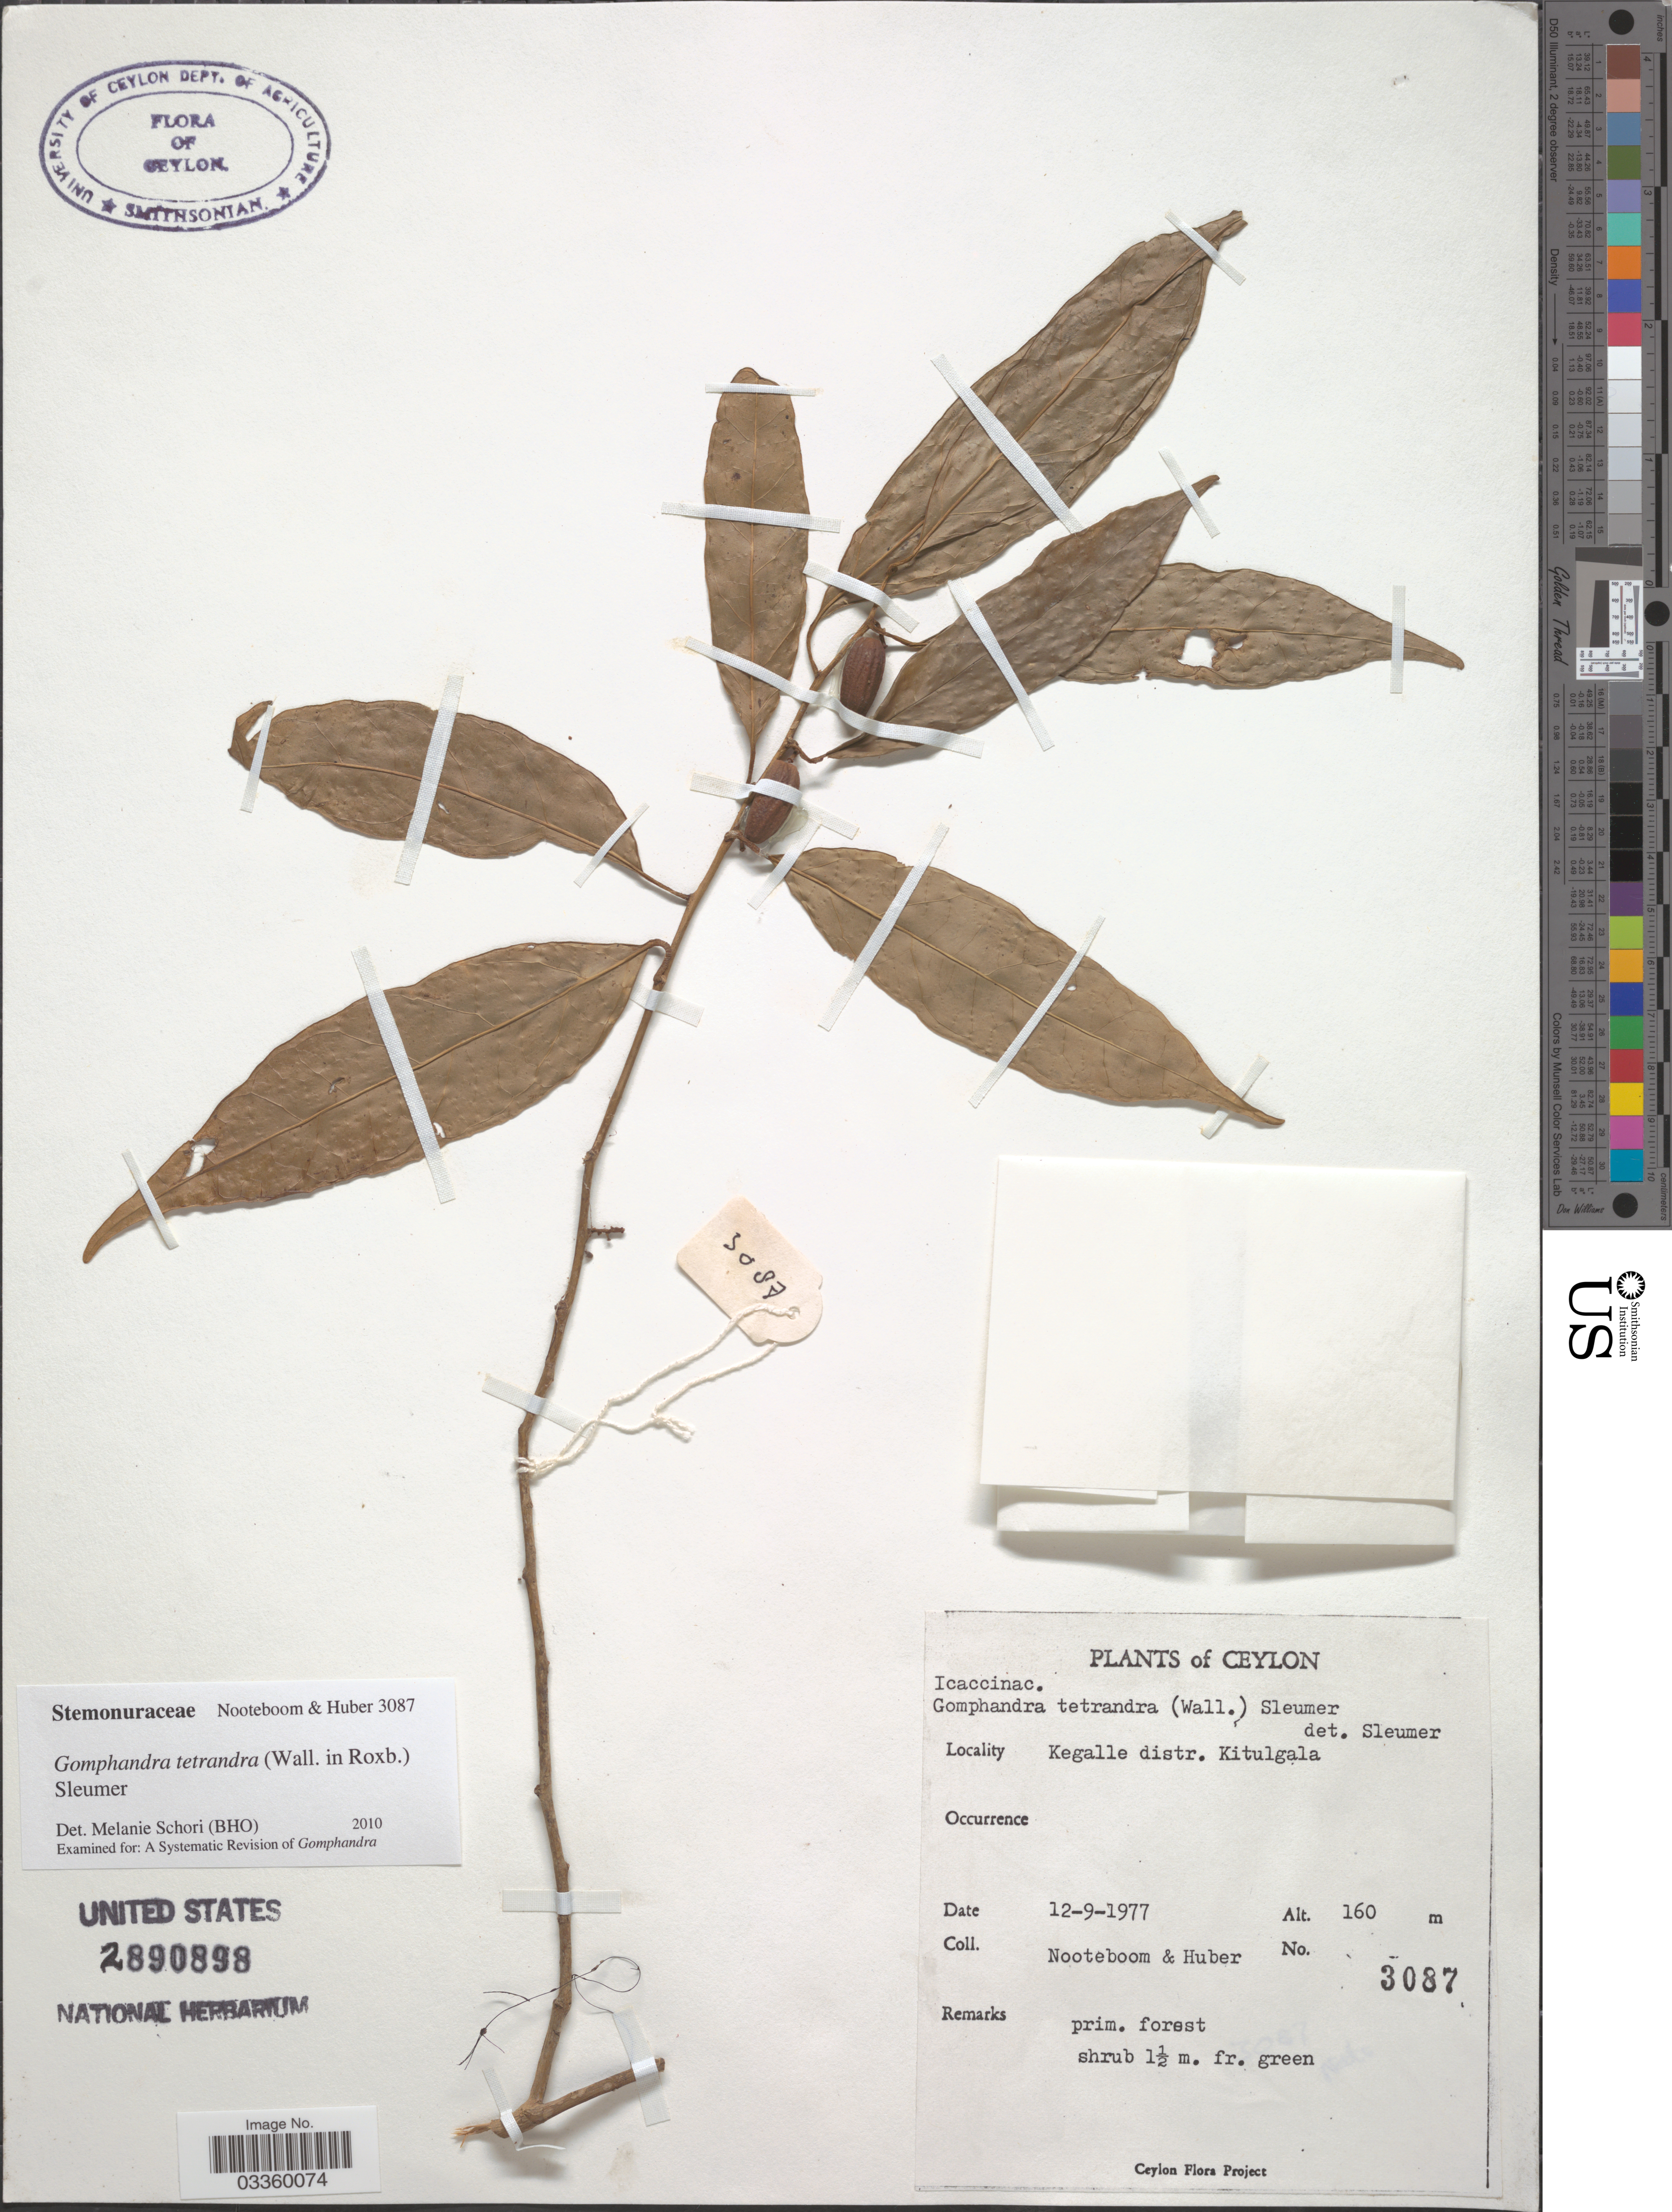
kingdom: Plantae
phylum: Tracheophyta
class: Magnoliopsida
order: Cardiopteridales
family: Stemonuraceae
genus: Gomphandra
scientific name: Gomphandra tetrandra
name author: (Wall.) Sleumer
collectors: Nooteboom, -- & Huber, --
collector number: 3087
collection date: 1977-09-12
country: Sri Lanka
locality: Ceylon. Kegalle distr. Kitulgala.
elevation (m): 160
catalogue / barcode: US 2890898